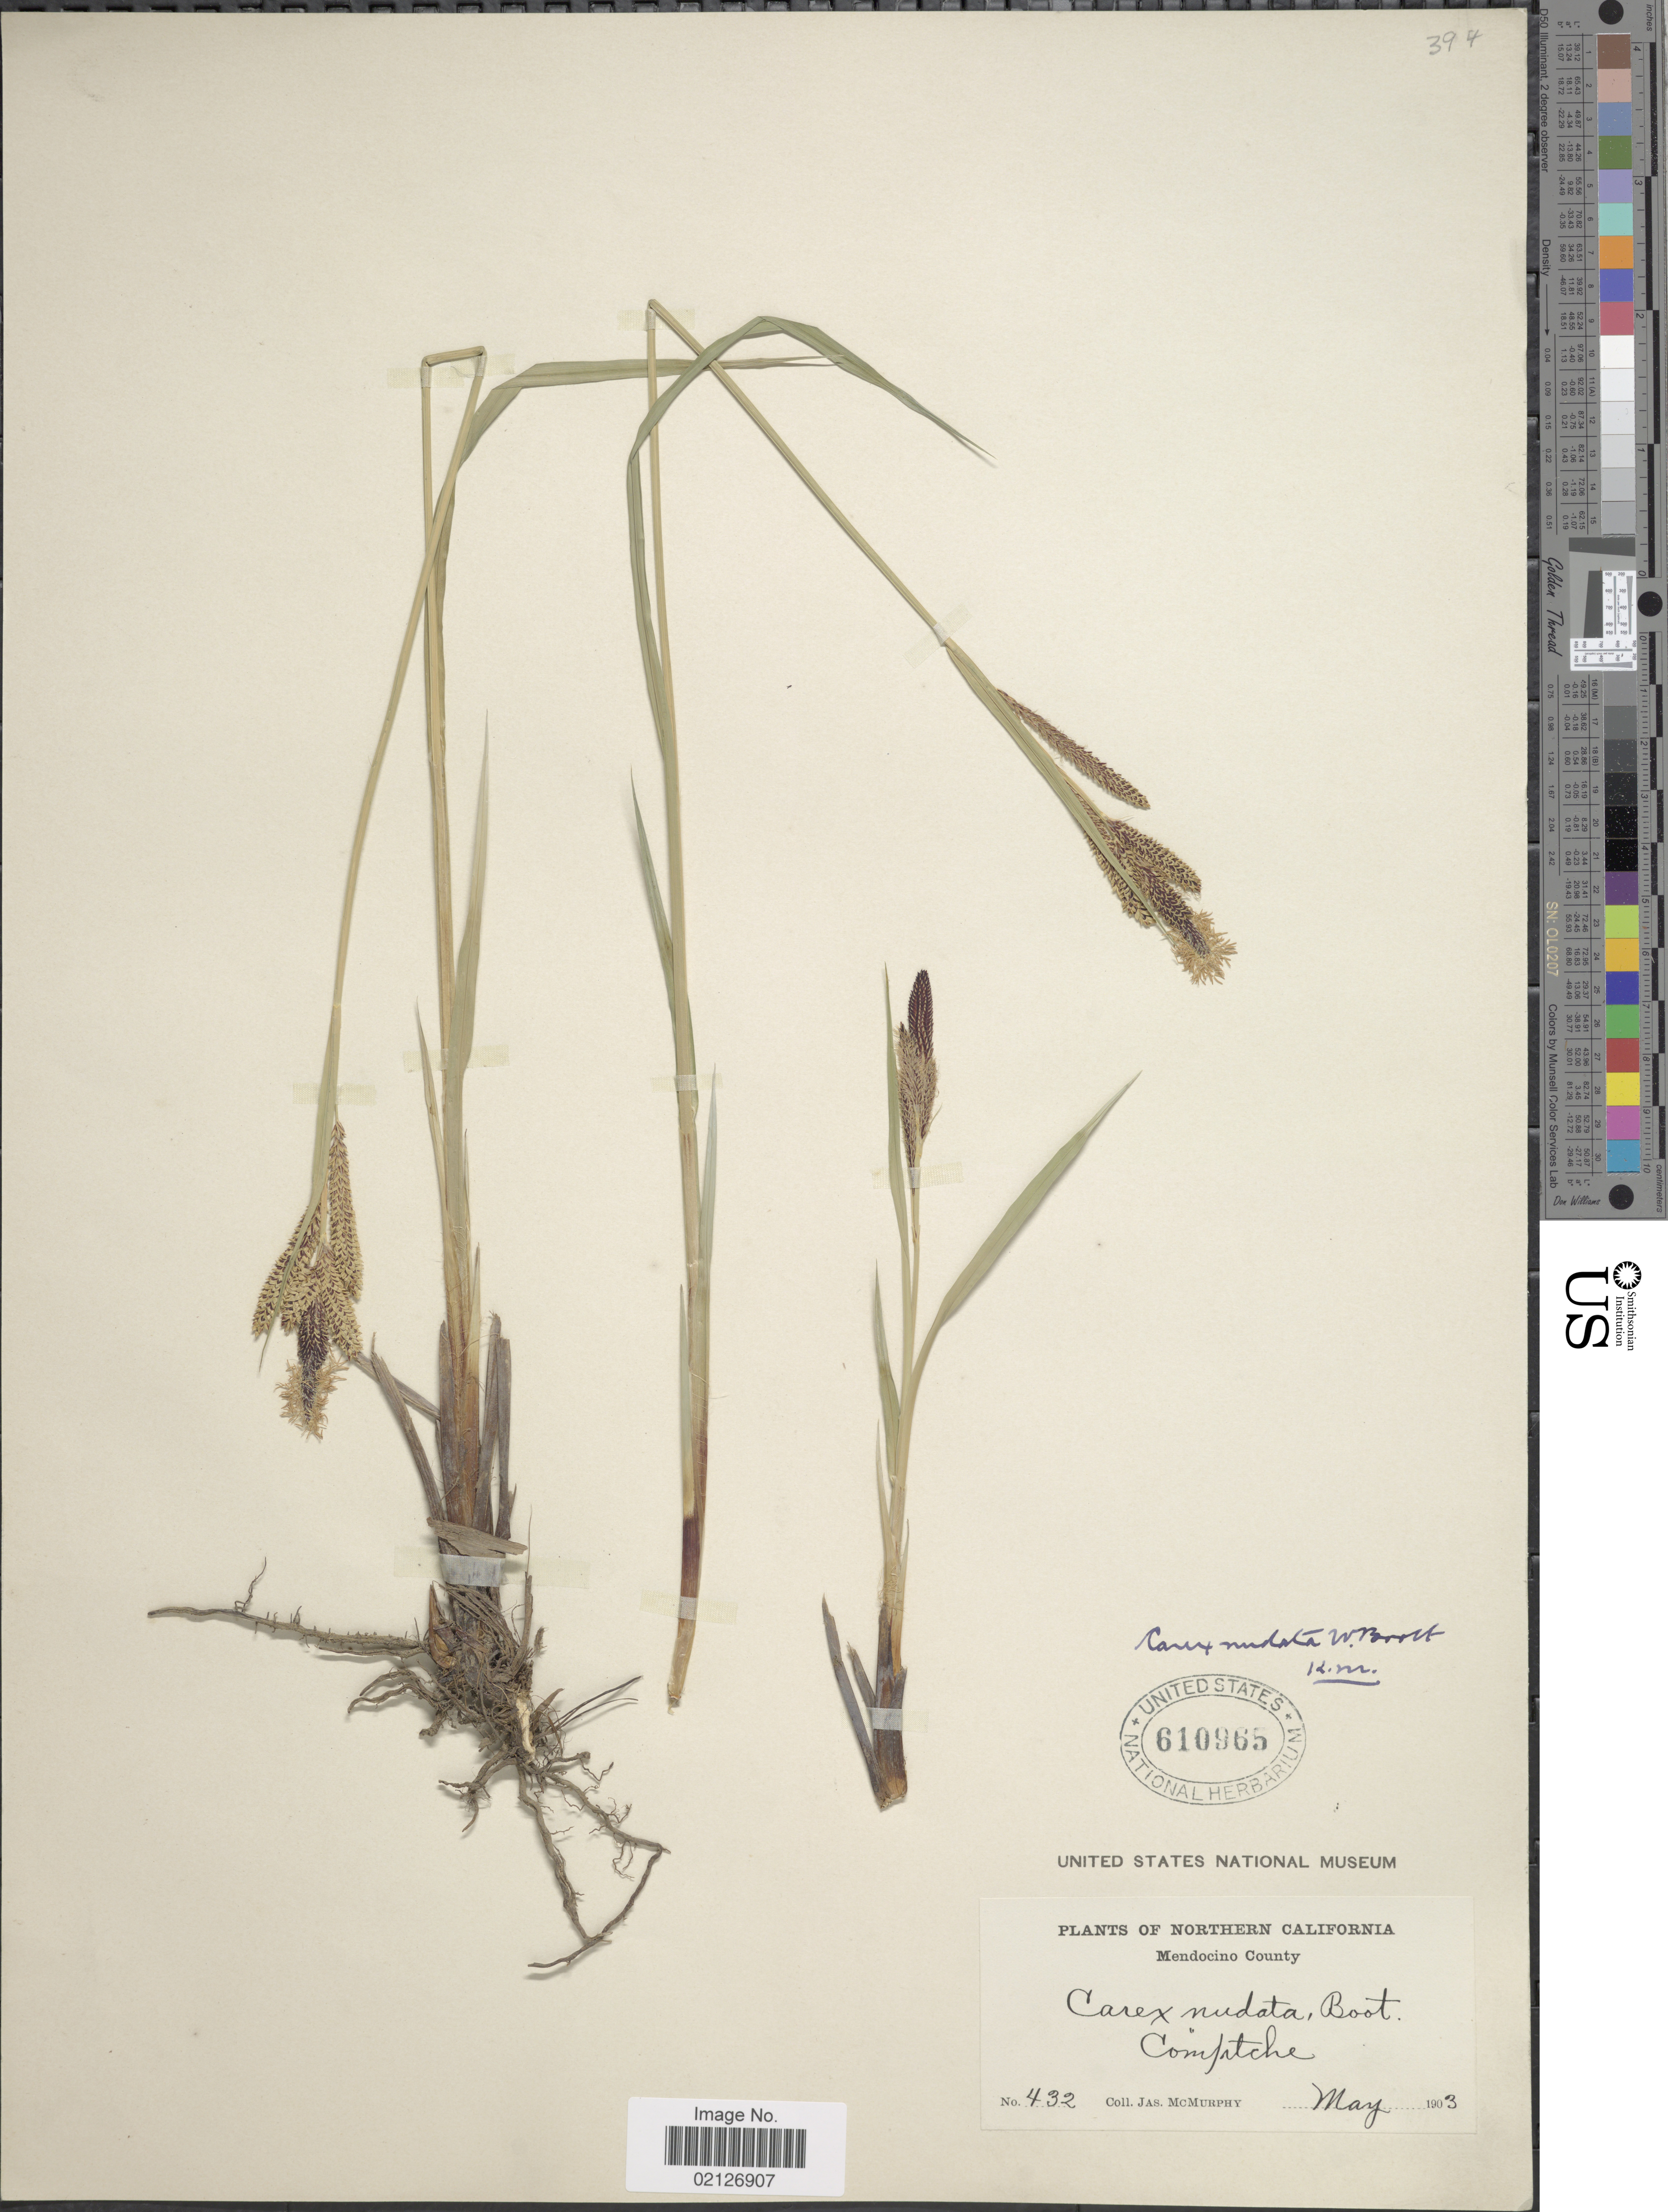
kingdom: Plantae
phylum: Tracheophyta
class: Liliopsida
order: Poales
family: Cyperaceae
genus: Carex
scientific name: Carex nudata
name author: W. Boott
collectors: J. McMurphy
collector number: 432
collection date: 1903-05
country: United States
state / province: California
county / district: Mendocino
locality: Nortern California, Mendocino County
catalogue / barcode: US 610965